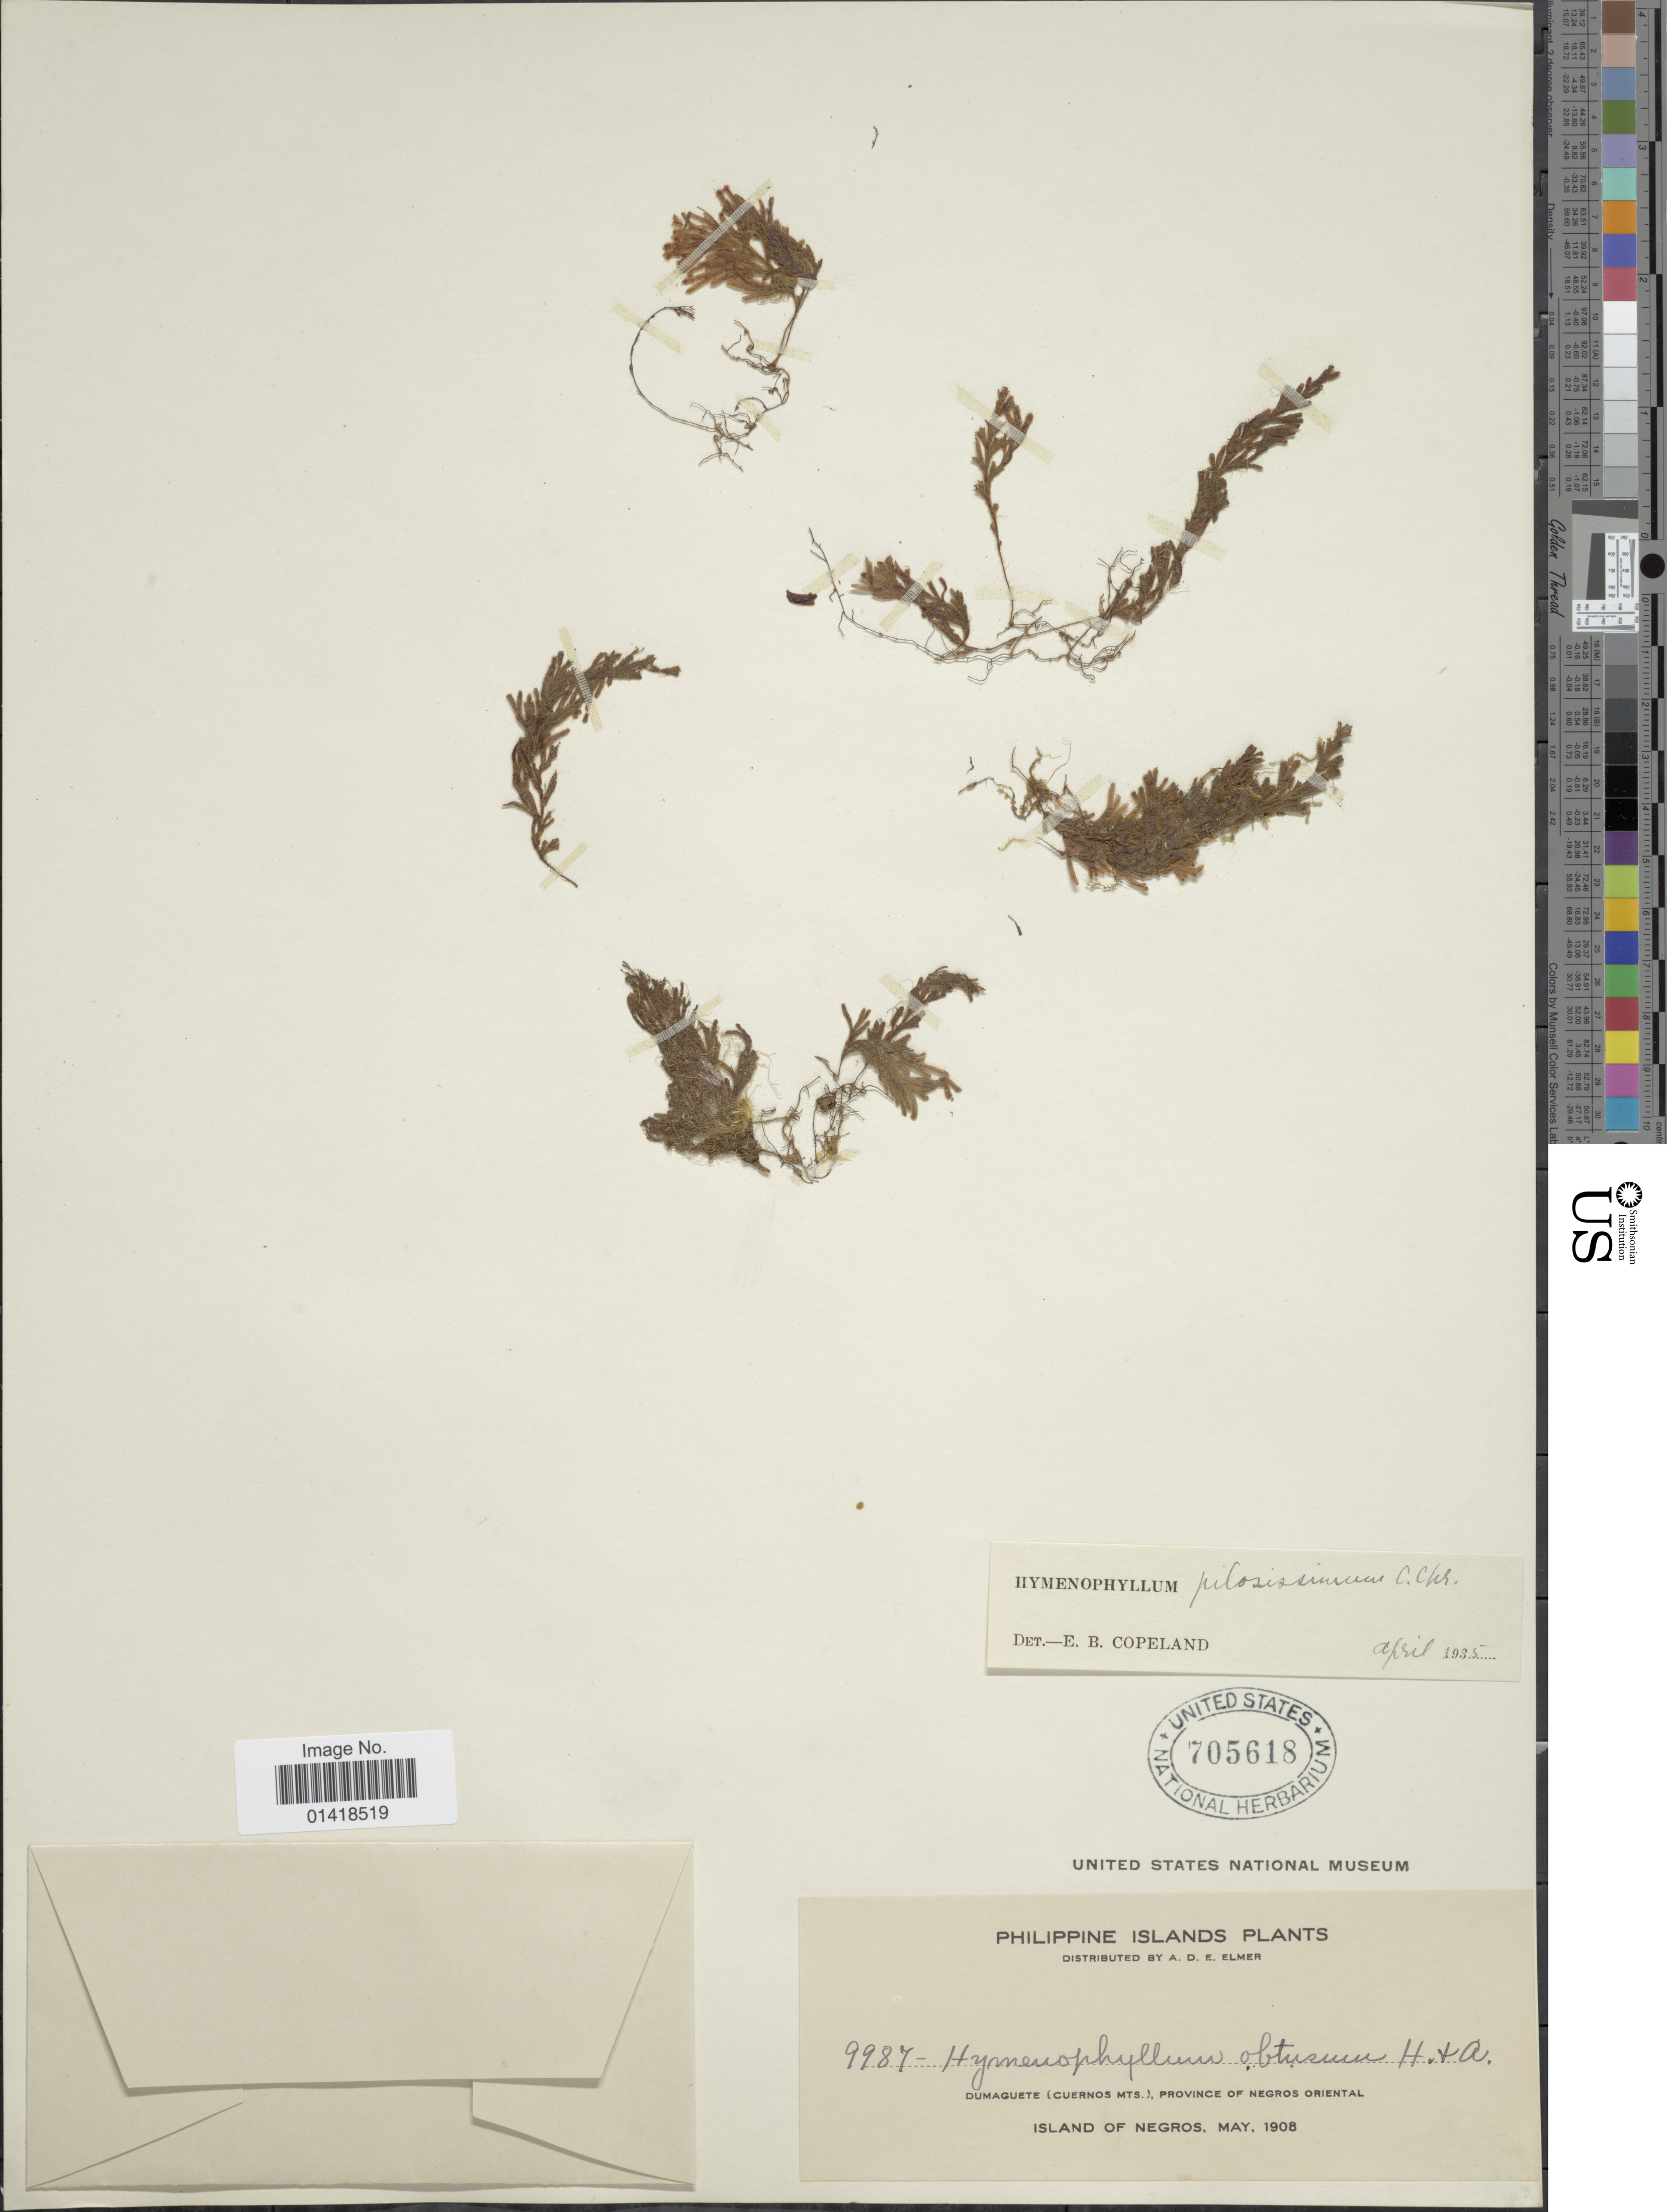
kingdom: Plantae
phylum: Tracheophyta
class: Polypodiopsida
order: Hymenophyllales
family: Hymenophyllaceae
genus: Hymenophyllum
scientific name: Hymenophyllum pilosissimum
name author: C. Chr.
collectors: A. D. E. Elmer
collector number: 9987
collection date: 1908-05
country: Philippines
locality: Philippine Island. Dumaguete (Cuernos Mts.) Province of Negros Oriental. Island of Negros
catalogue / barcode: US 705618